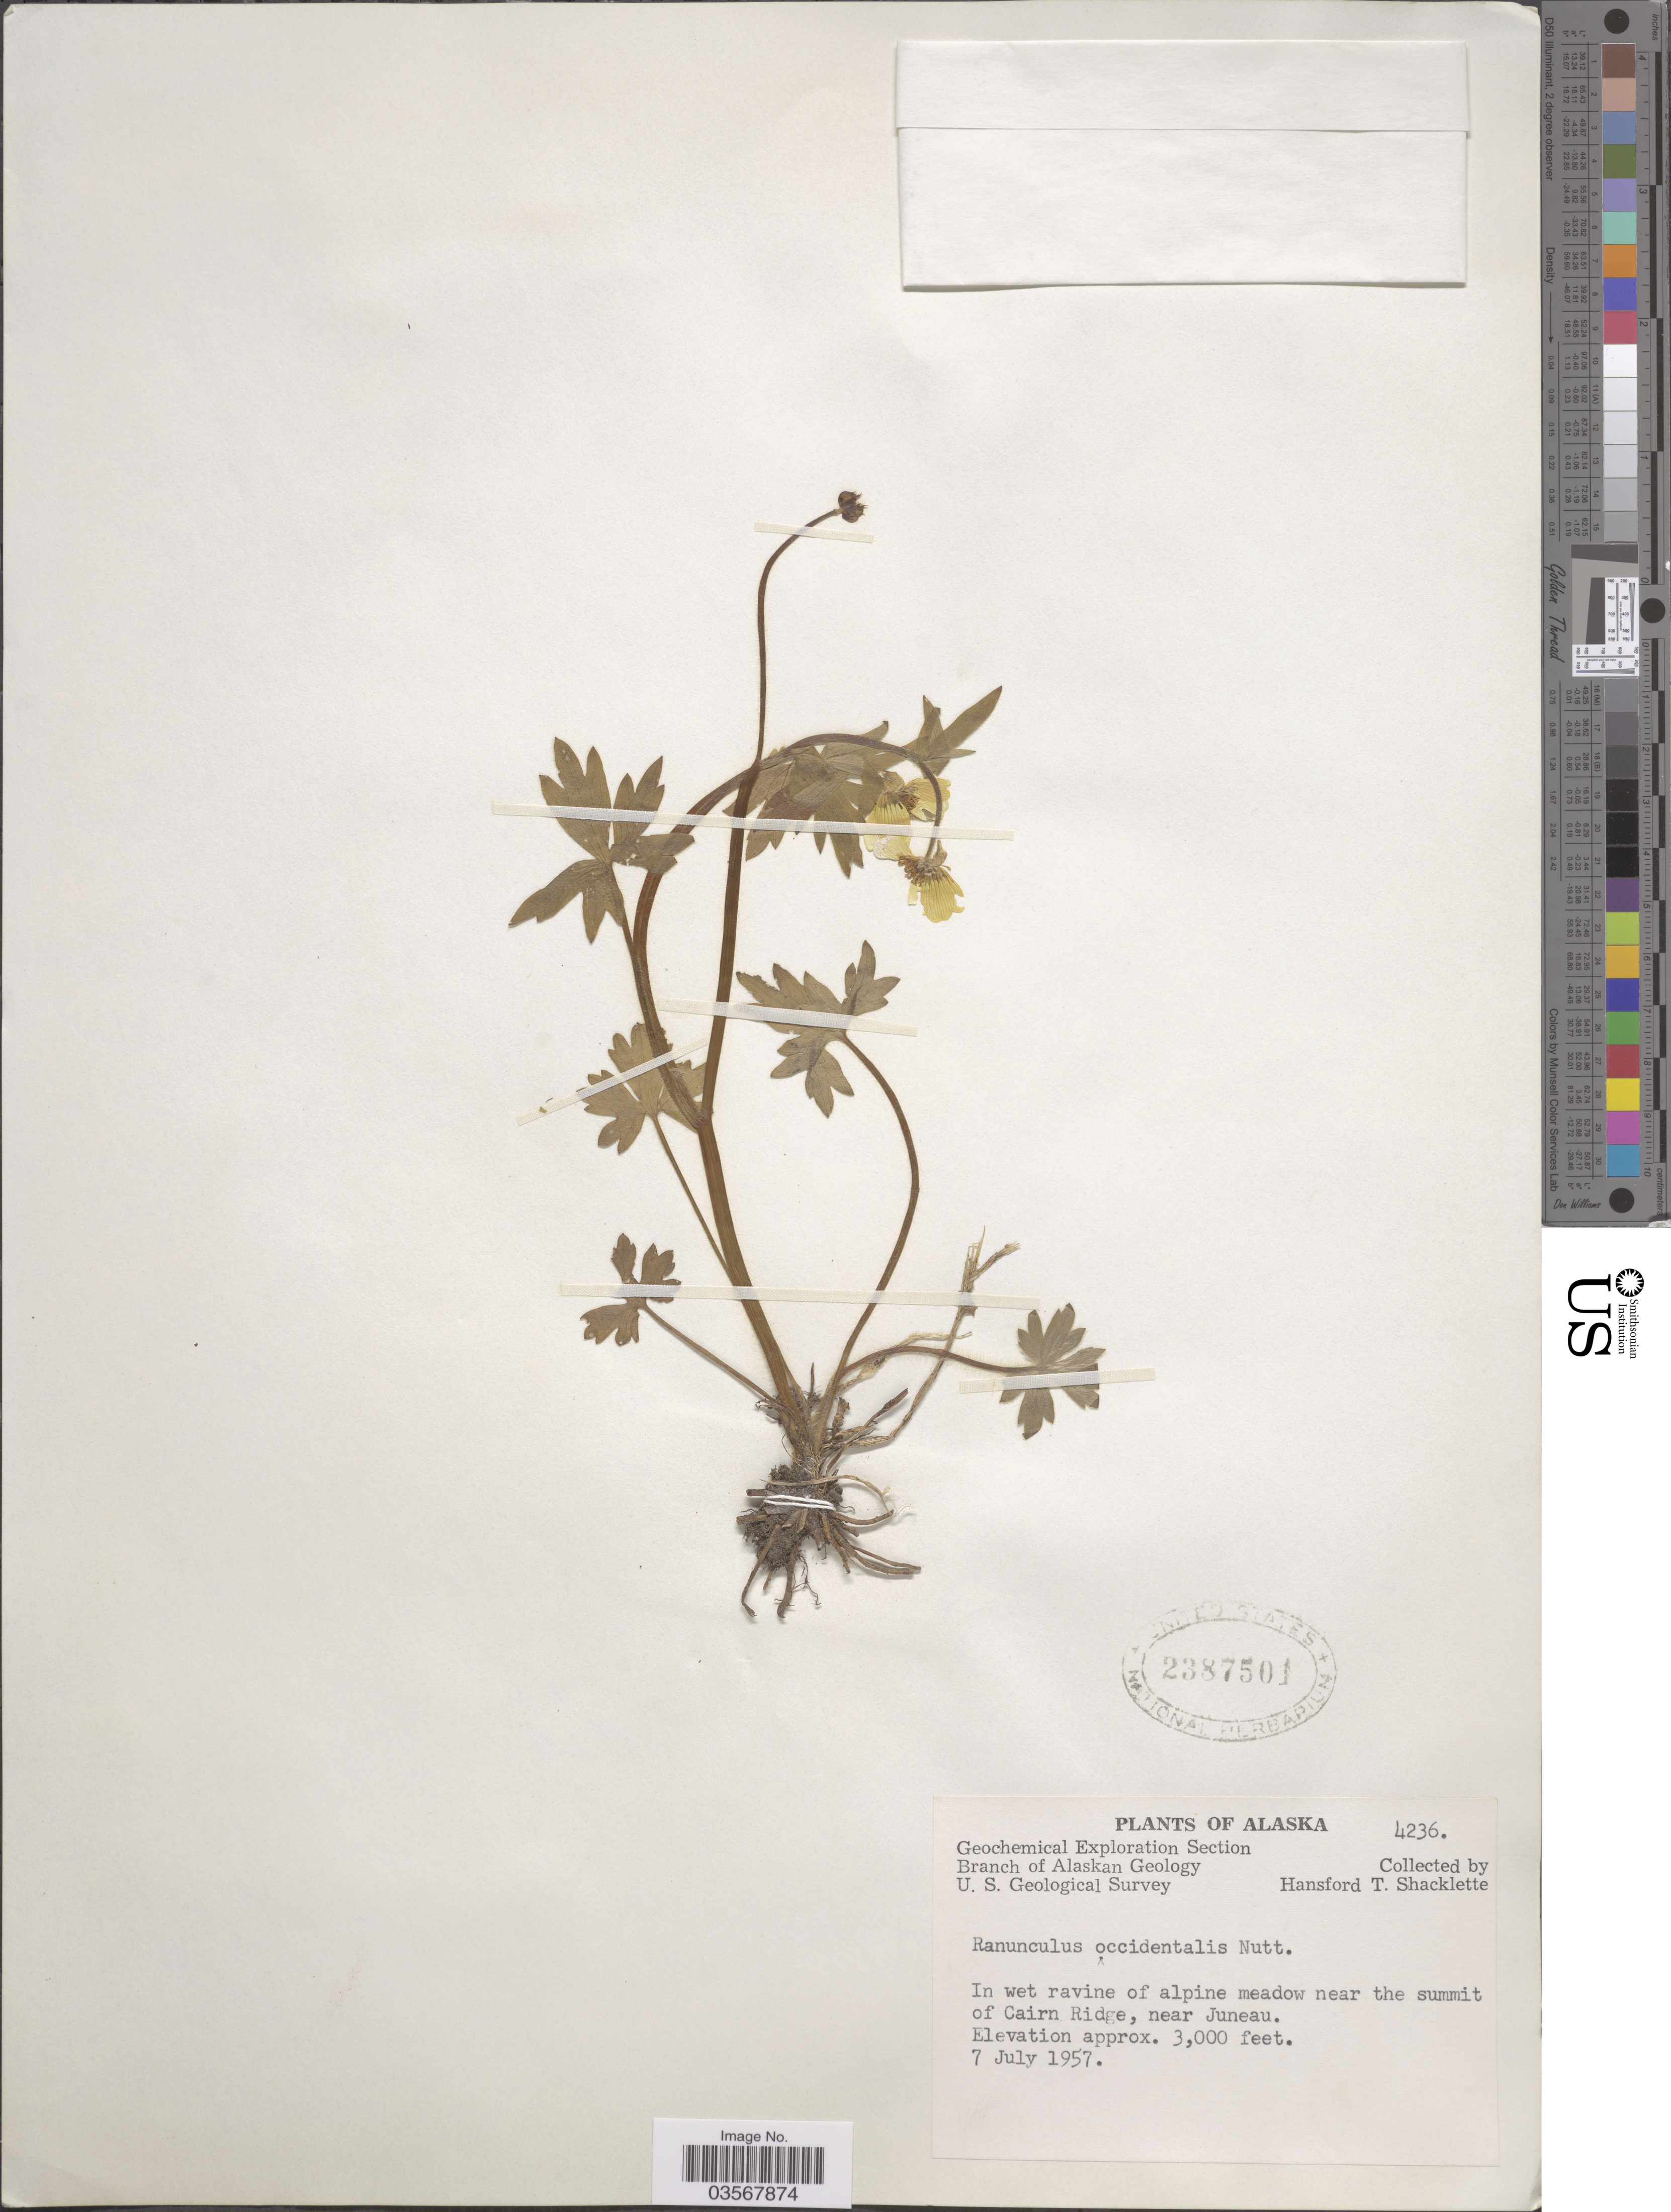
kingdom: Plantae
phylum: Tracheophyta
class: Magnoliopsida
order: Ranunculales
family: Ranunculaceae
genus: Ranunculus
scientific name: Ranunculus occidentalis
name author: Nutt.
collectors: H. Shacklette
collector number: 4236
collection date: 1957-07-07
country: United States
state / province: Alaska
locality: Near the summit of Cairn Ridge, near Juneau.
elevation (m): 914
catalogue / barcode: US 2387501